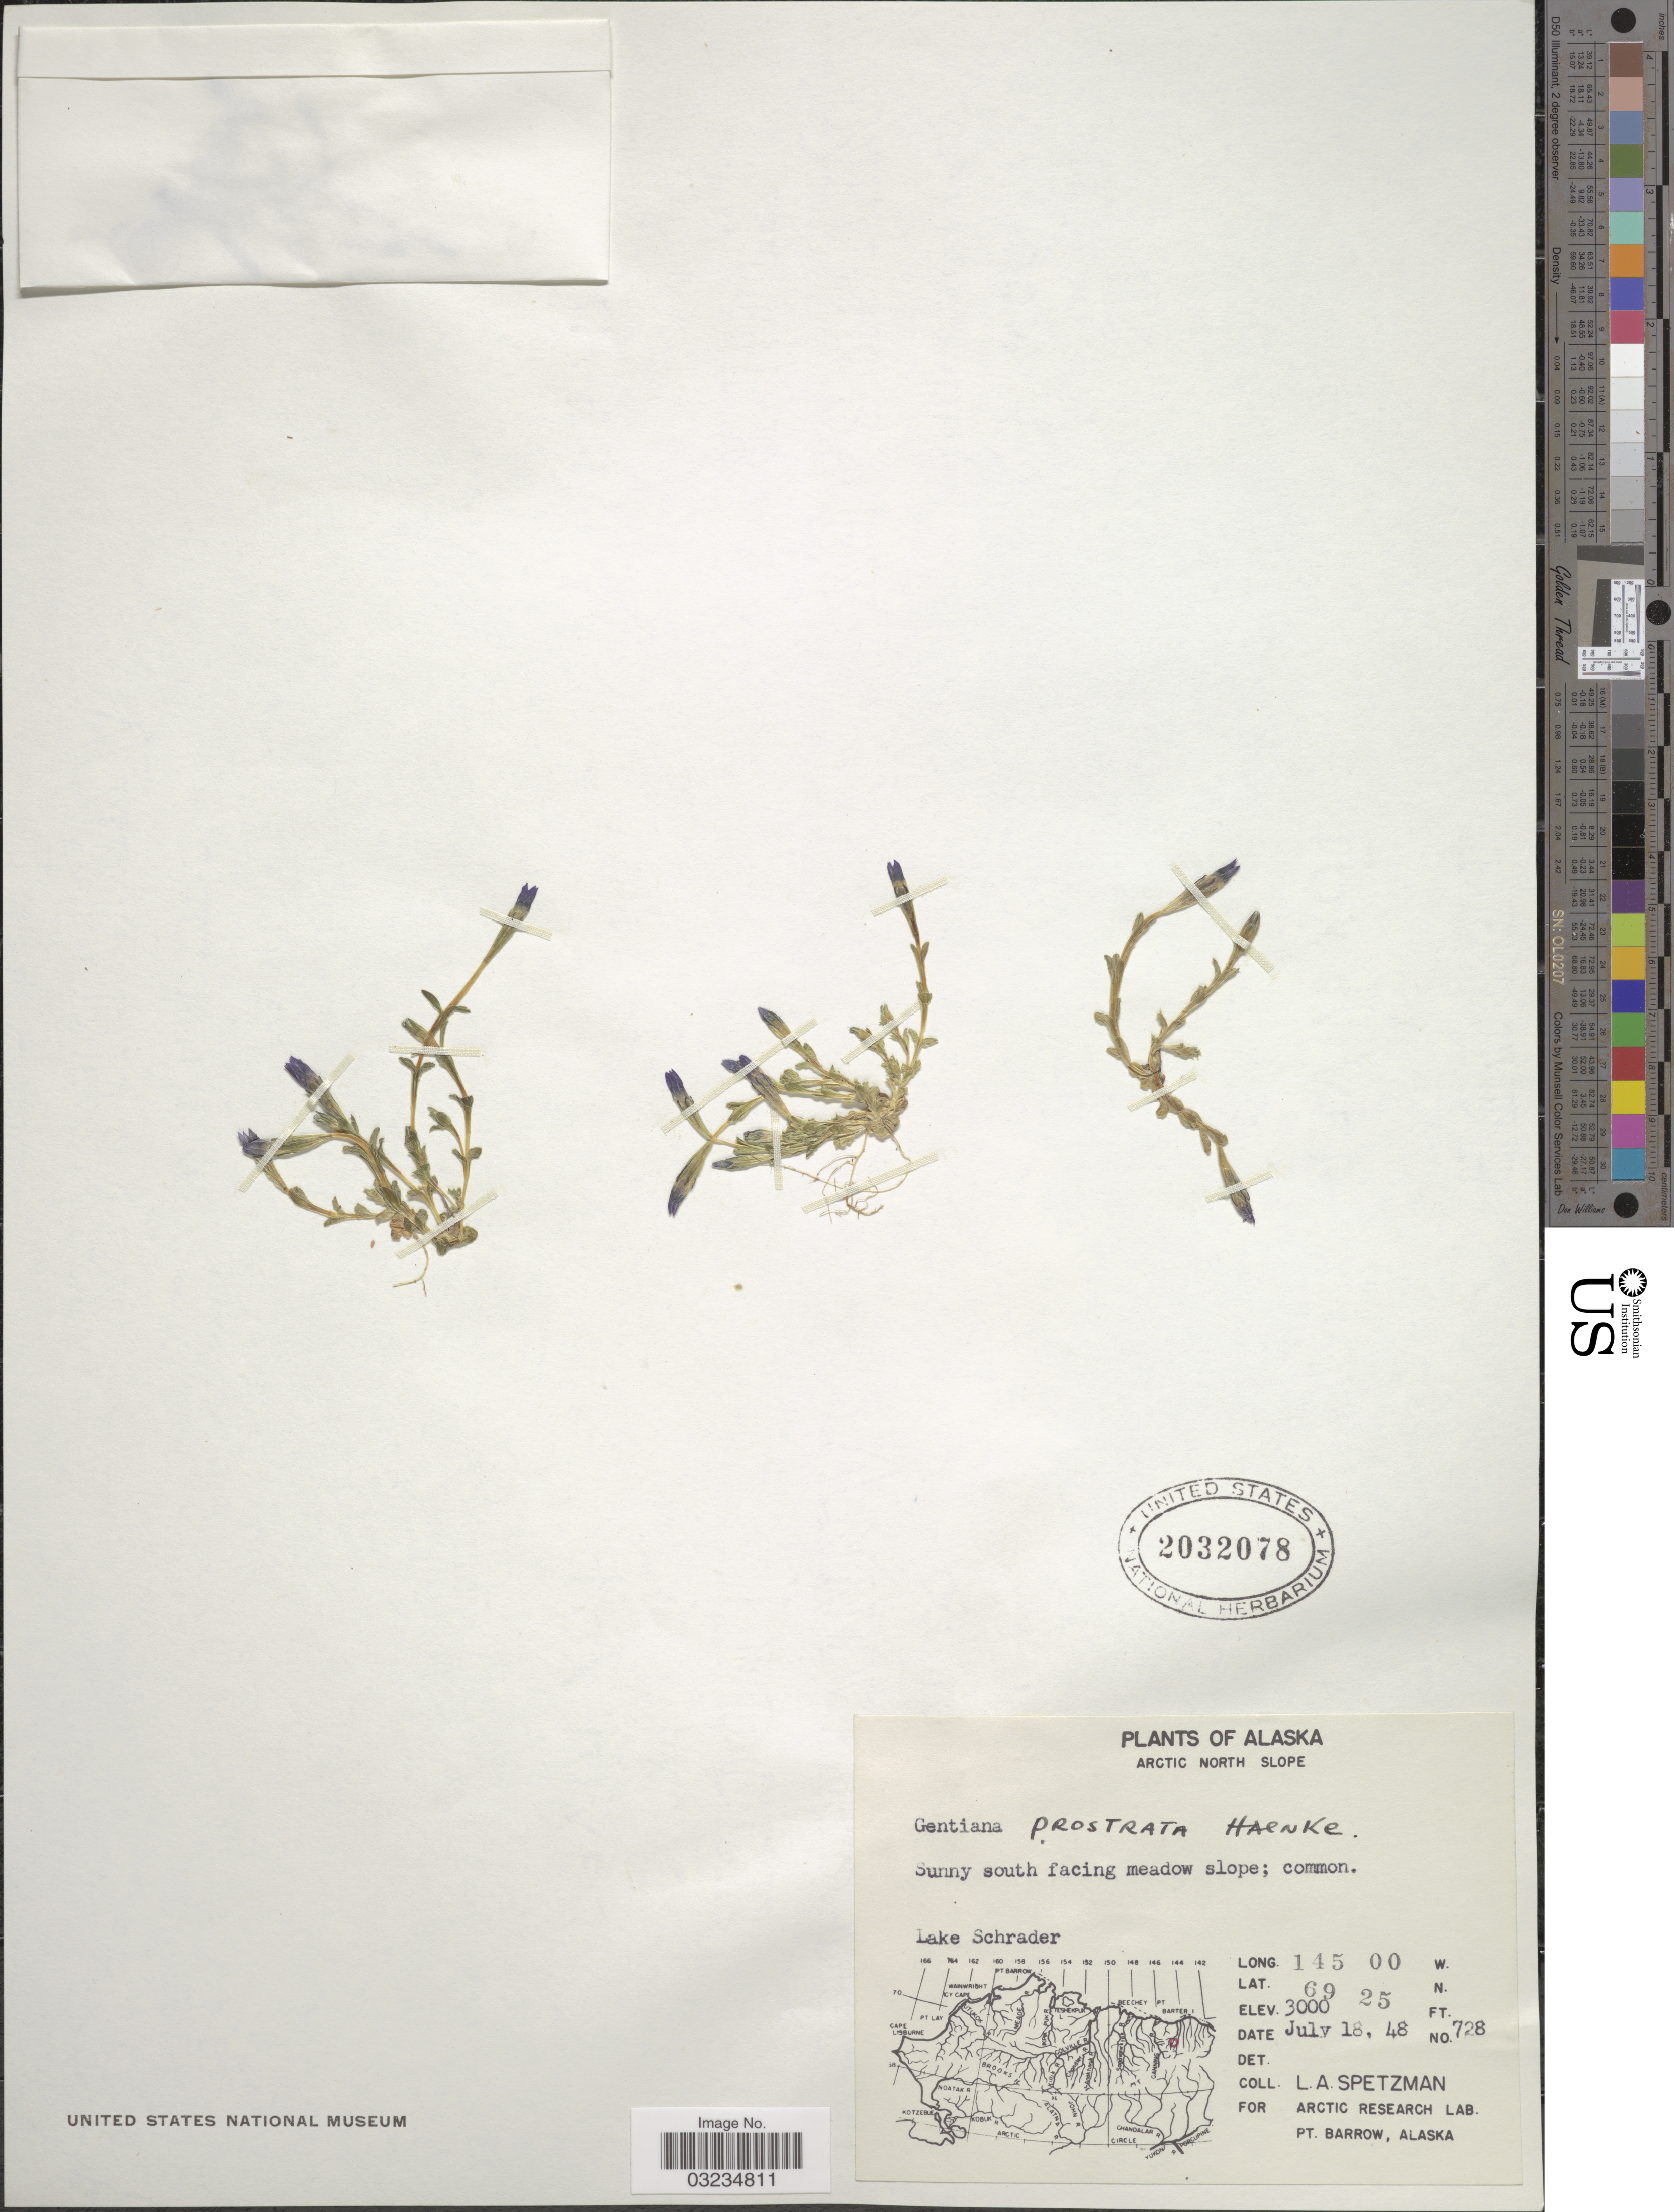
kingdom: Plantae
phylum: Tracheophyta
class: Magnoliopsida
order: Gentianales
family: Gentianaceae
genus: Gentiana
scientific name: Gentiana prostrata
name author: Haenke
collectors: L. Spetzman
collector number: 728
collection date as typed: Transcribed d/m/y: 18/7/48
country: United States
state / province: Alaska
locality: Arctic North Slope. Sunny south facing meadow slope. Lake Schrader.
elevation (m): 914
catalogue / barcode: US 2032078